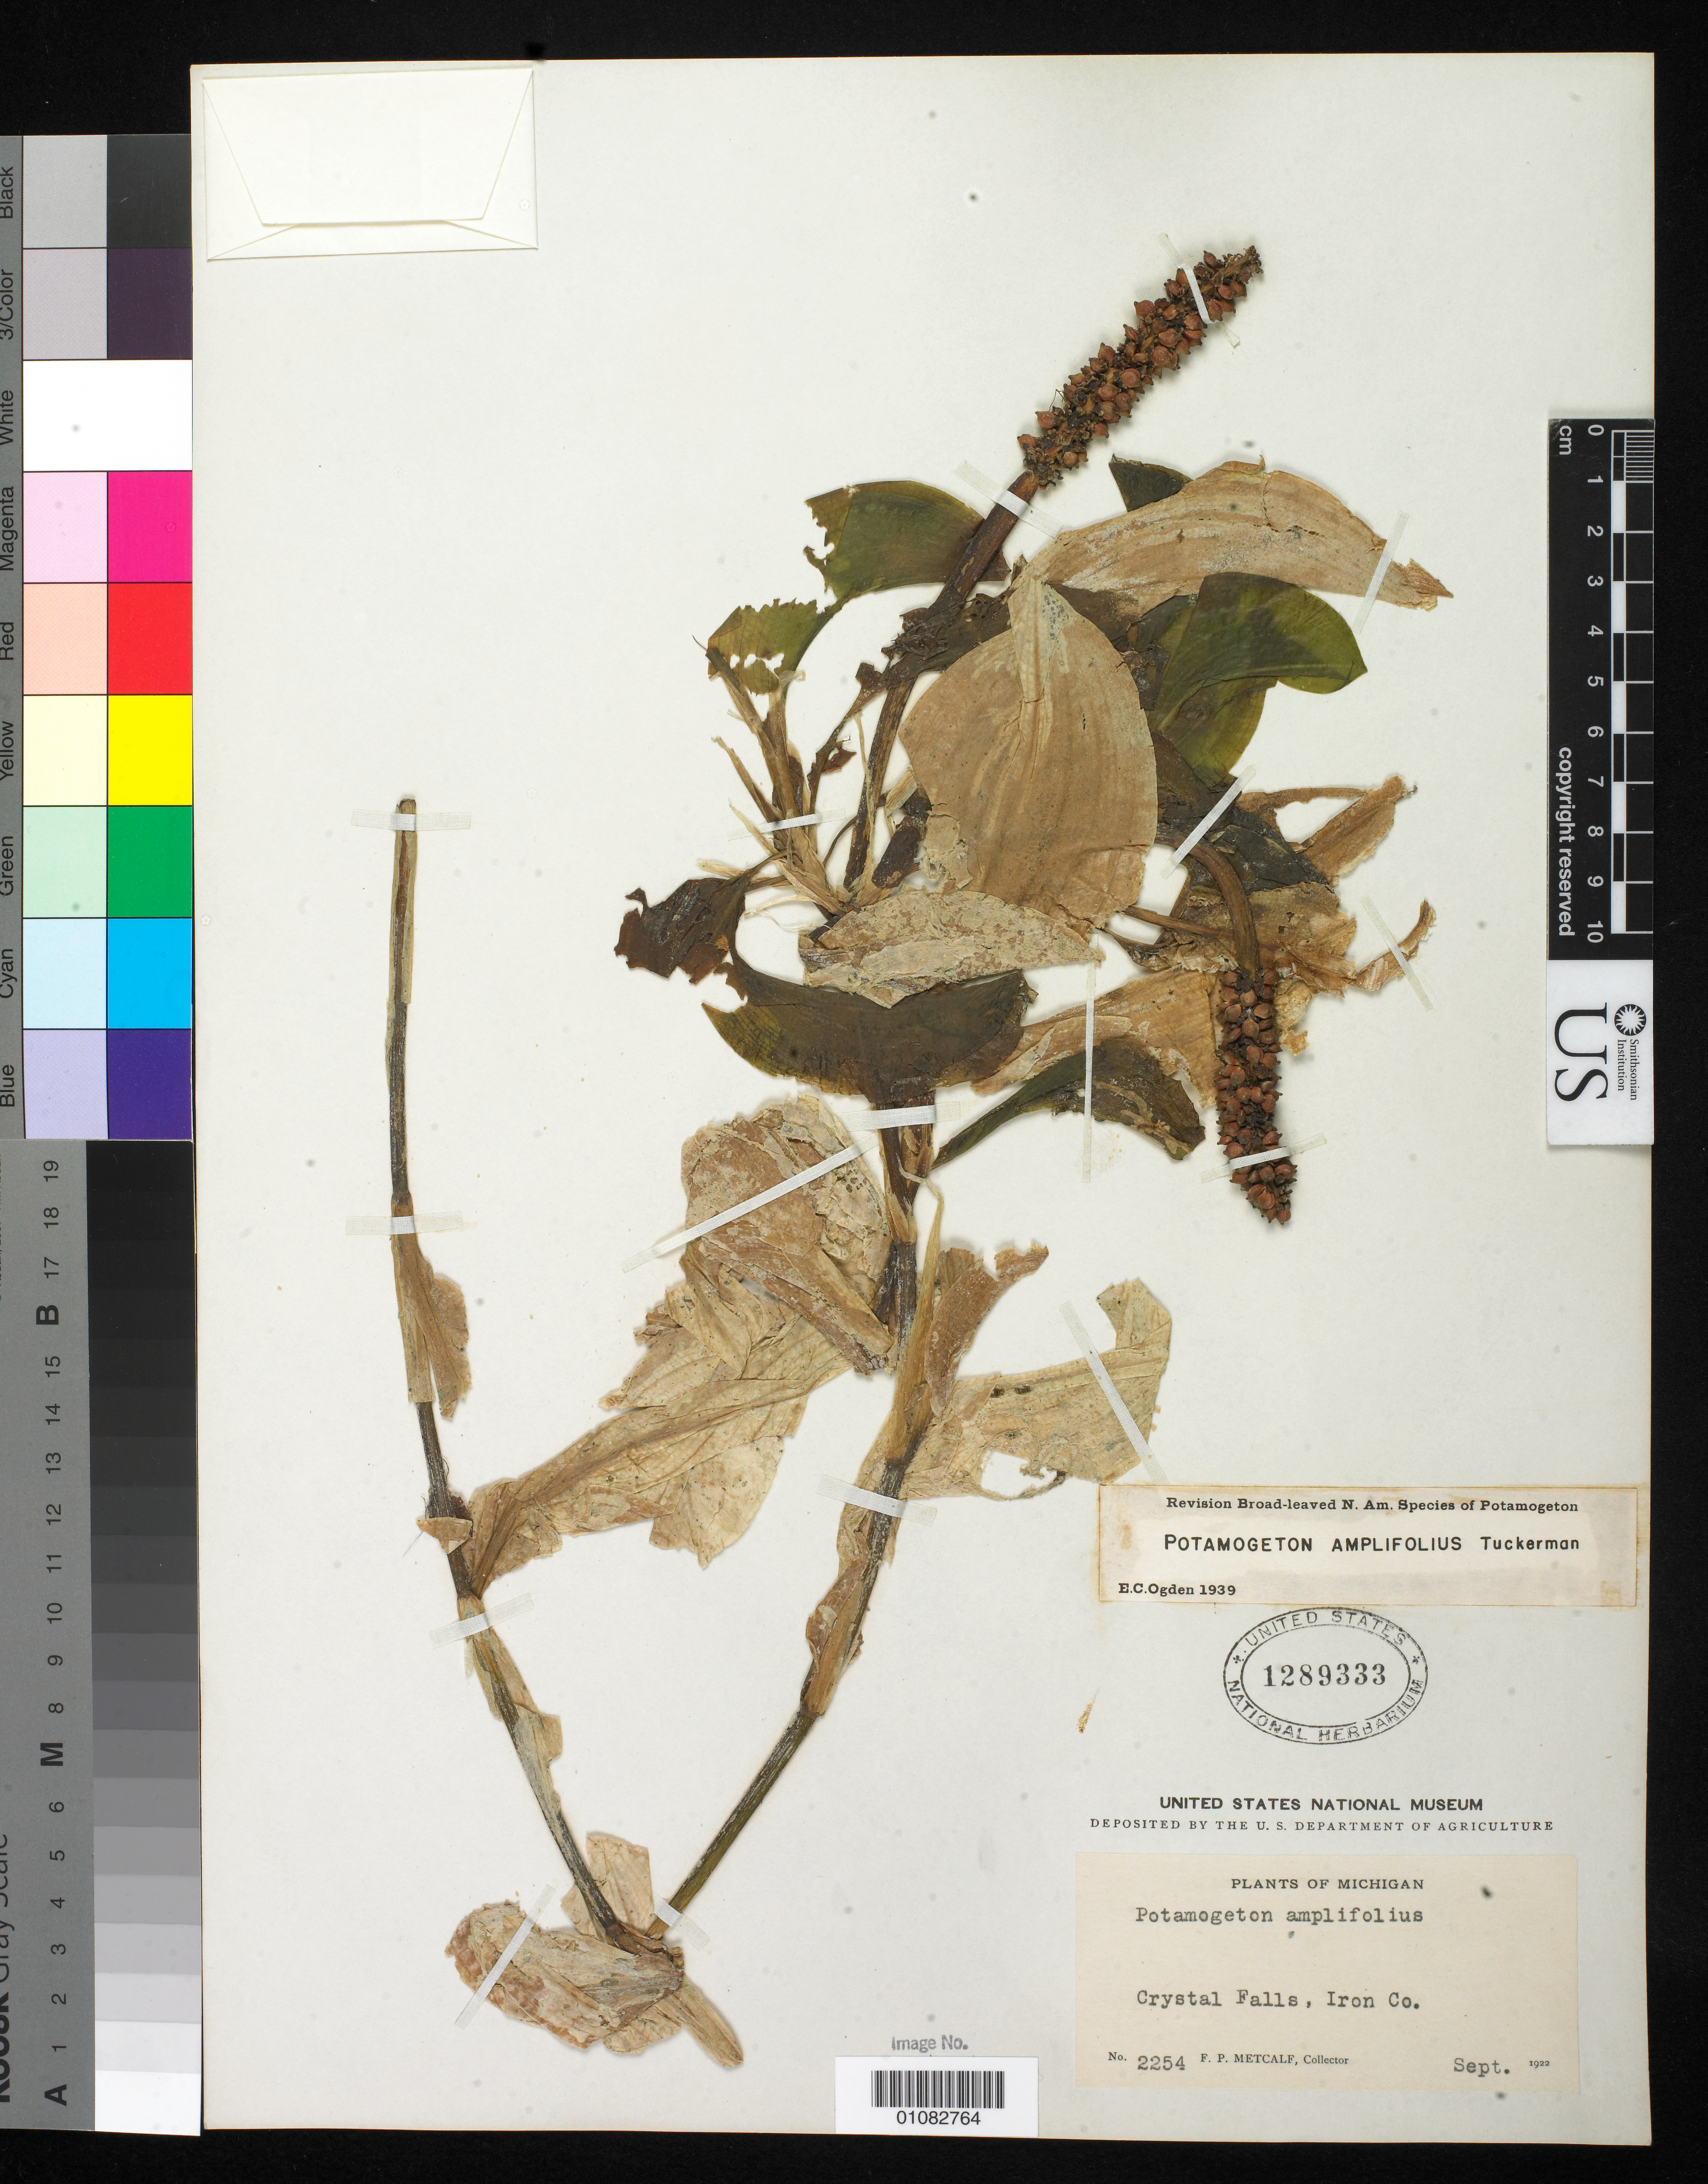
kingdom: Plantae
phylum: Tracheophyta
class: Liliopsida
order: Alismatales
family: Potamogetonaceae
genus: Potamogeton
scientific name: Potamogeton amplifolius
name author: Tuckerm.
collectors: F. P. Metcalf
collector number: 2254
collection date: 1922-09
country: United States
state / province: Michigan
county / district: Iron County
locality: Crystal Falls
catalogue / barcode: US 1289333